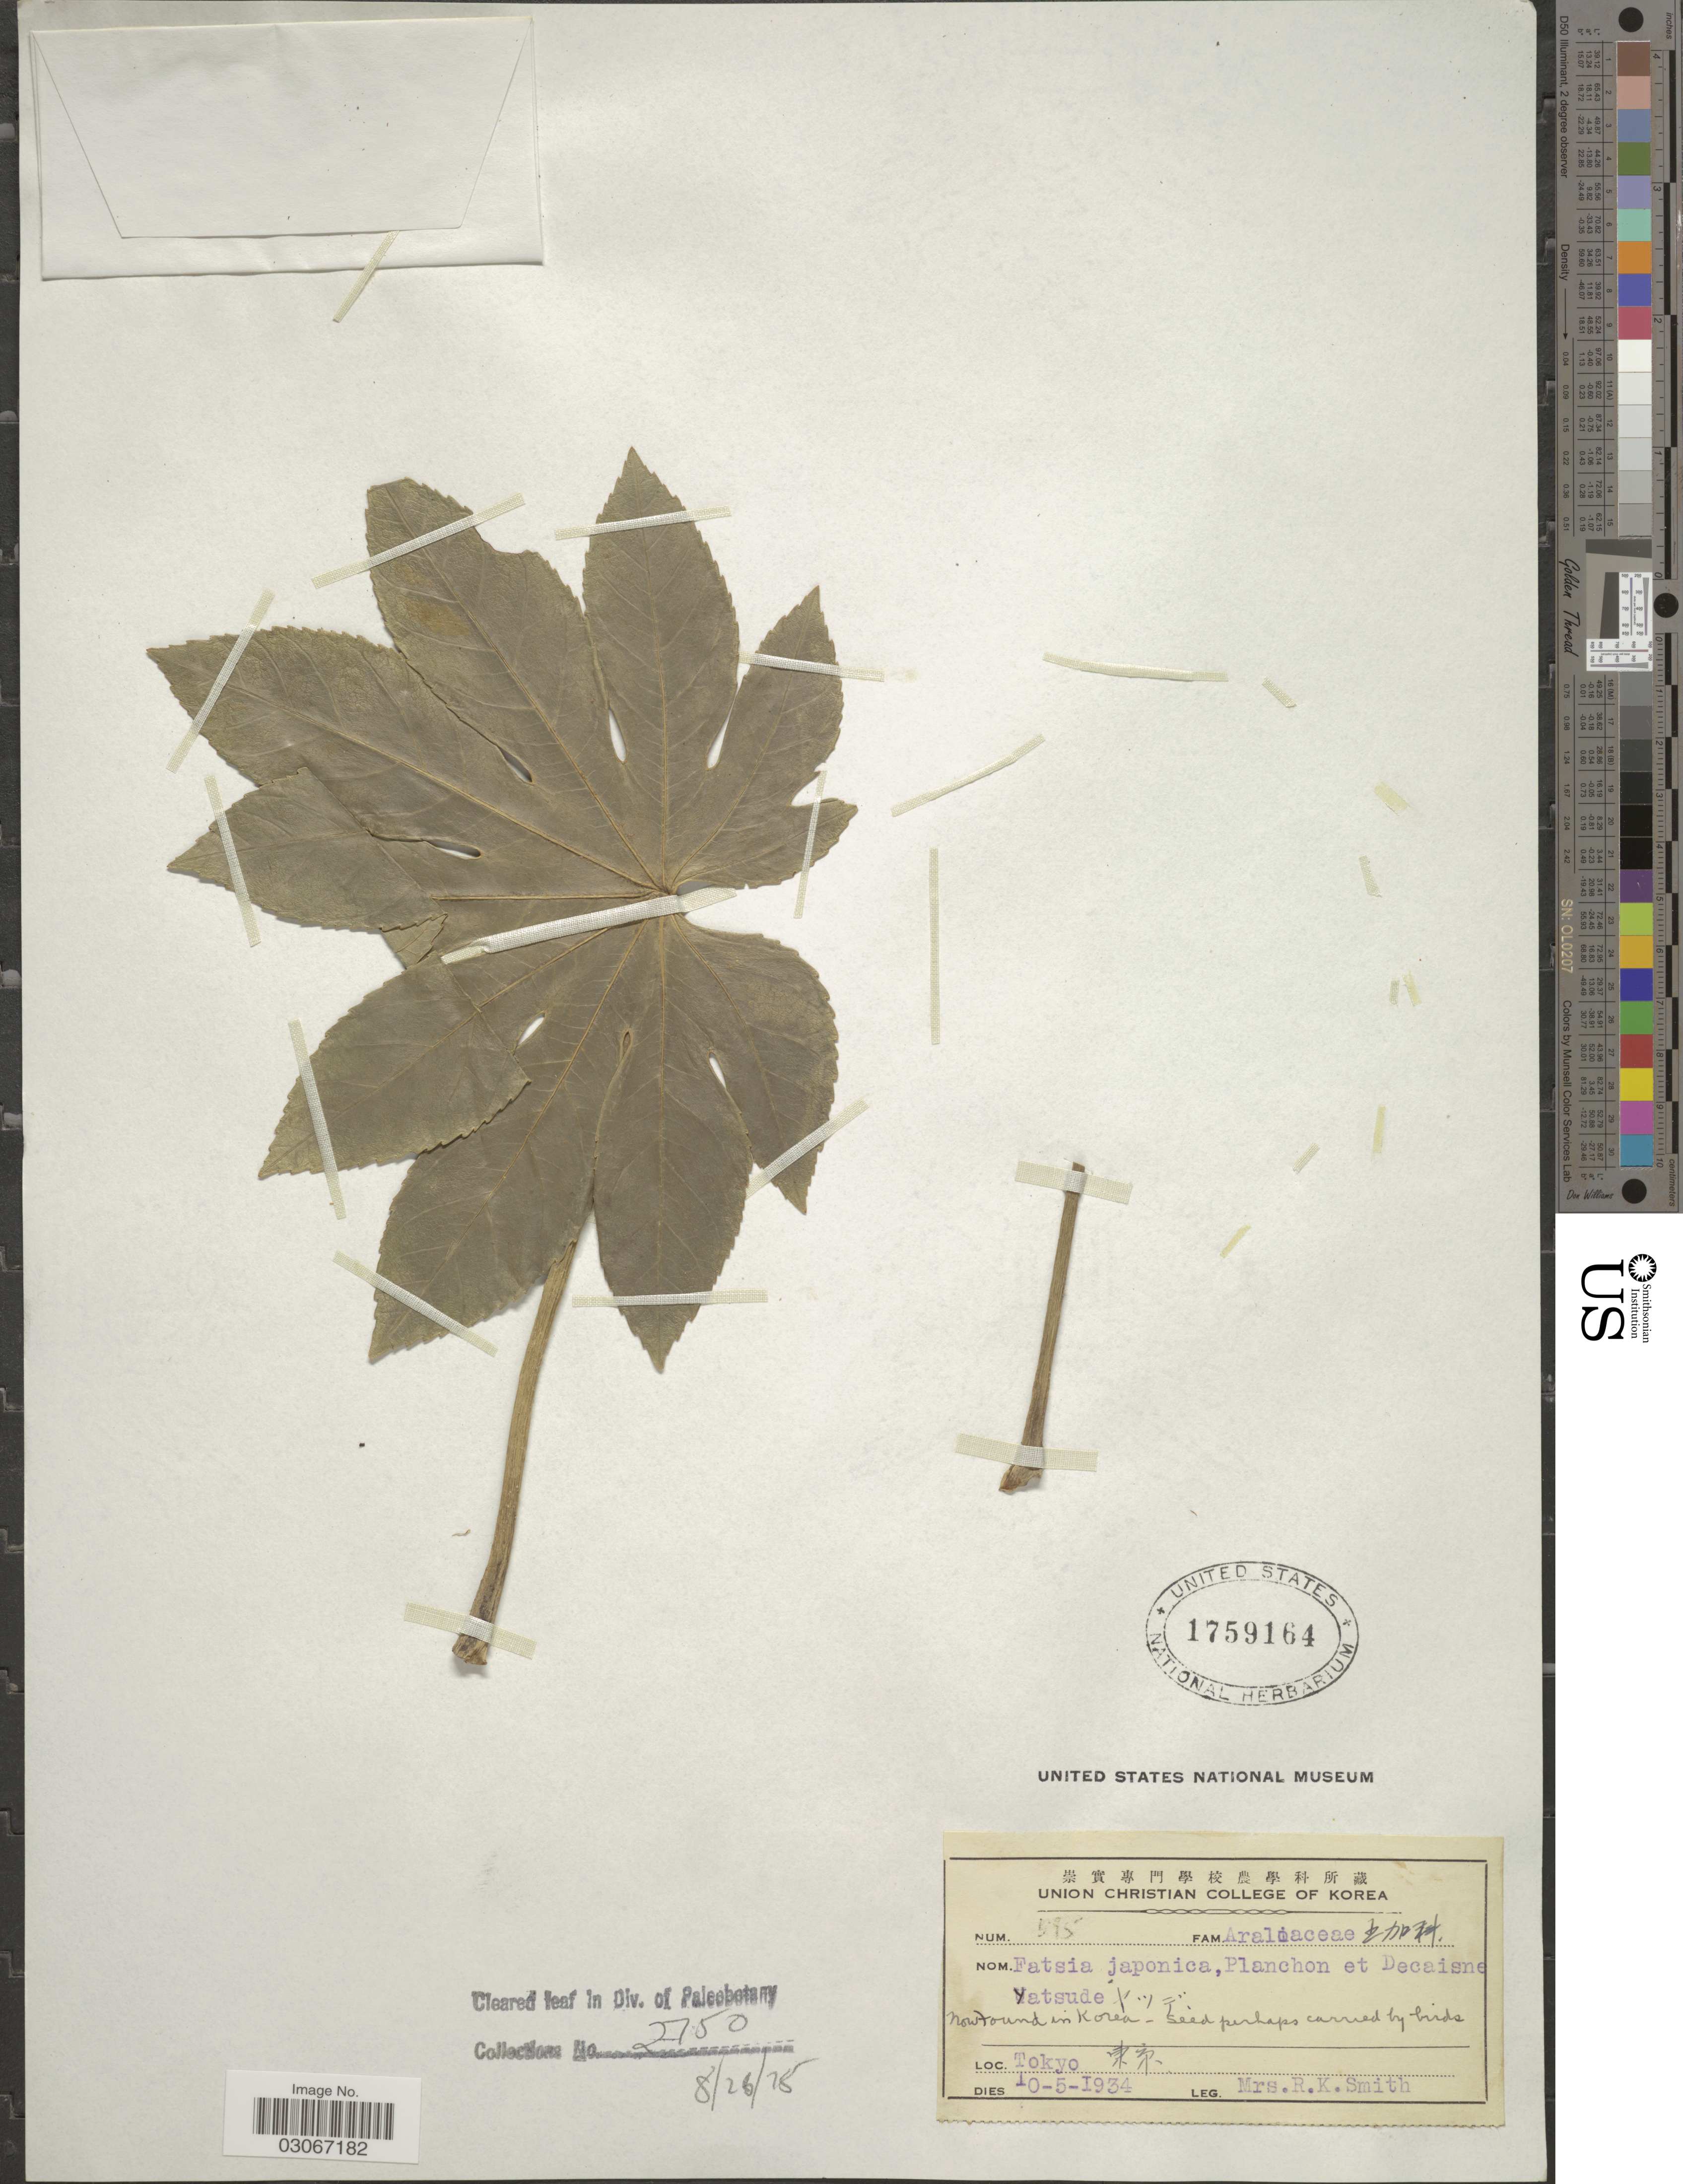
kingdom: Plantae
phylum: Tracheophyta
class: Magnoliopsida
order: Apiales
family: Araliaceae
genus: Fatsia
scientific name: Fatsia japonica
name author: (Thunb.) Decne. & Planch.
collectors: R. Smith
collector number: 595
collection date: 1934-05-10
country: Japan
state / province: Tokyo, Federal City of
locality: Tokyo X.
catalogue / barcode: US 1759164